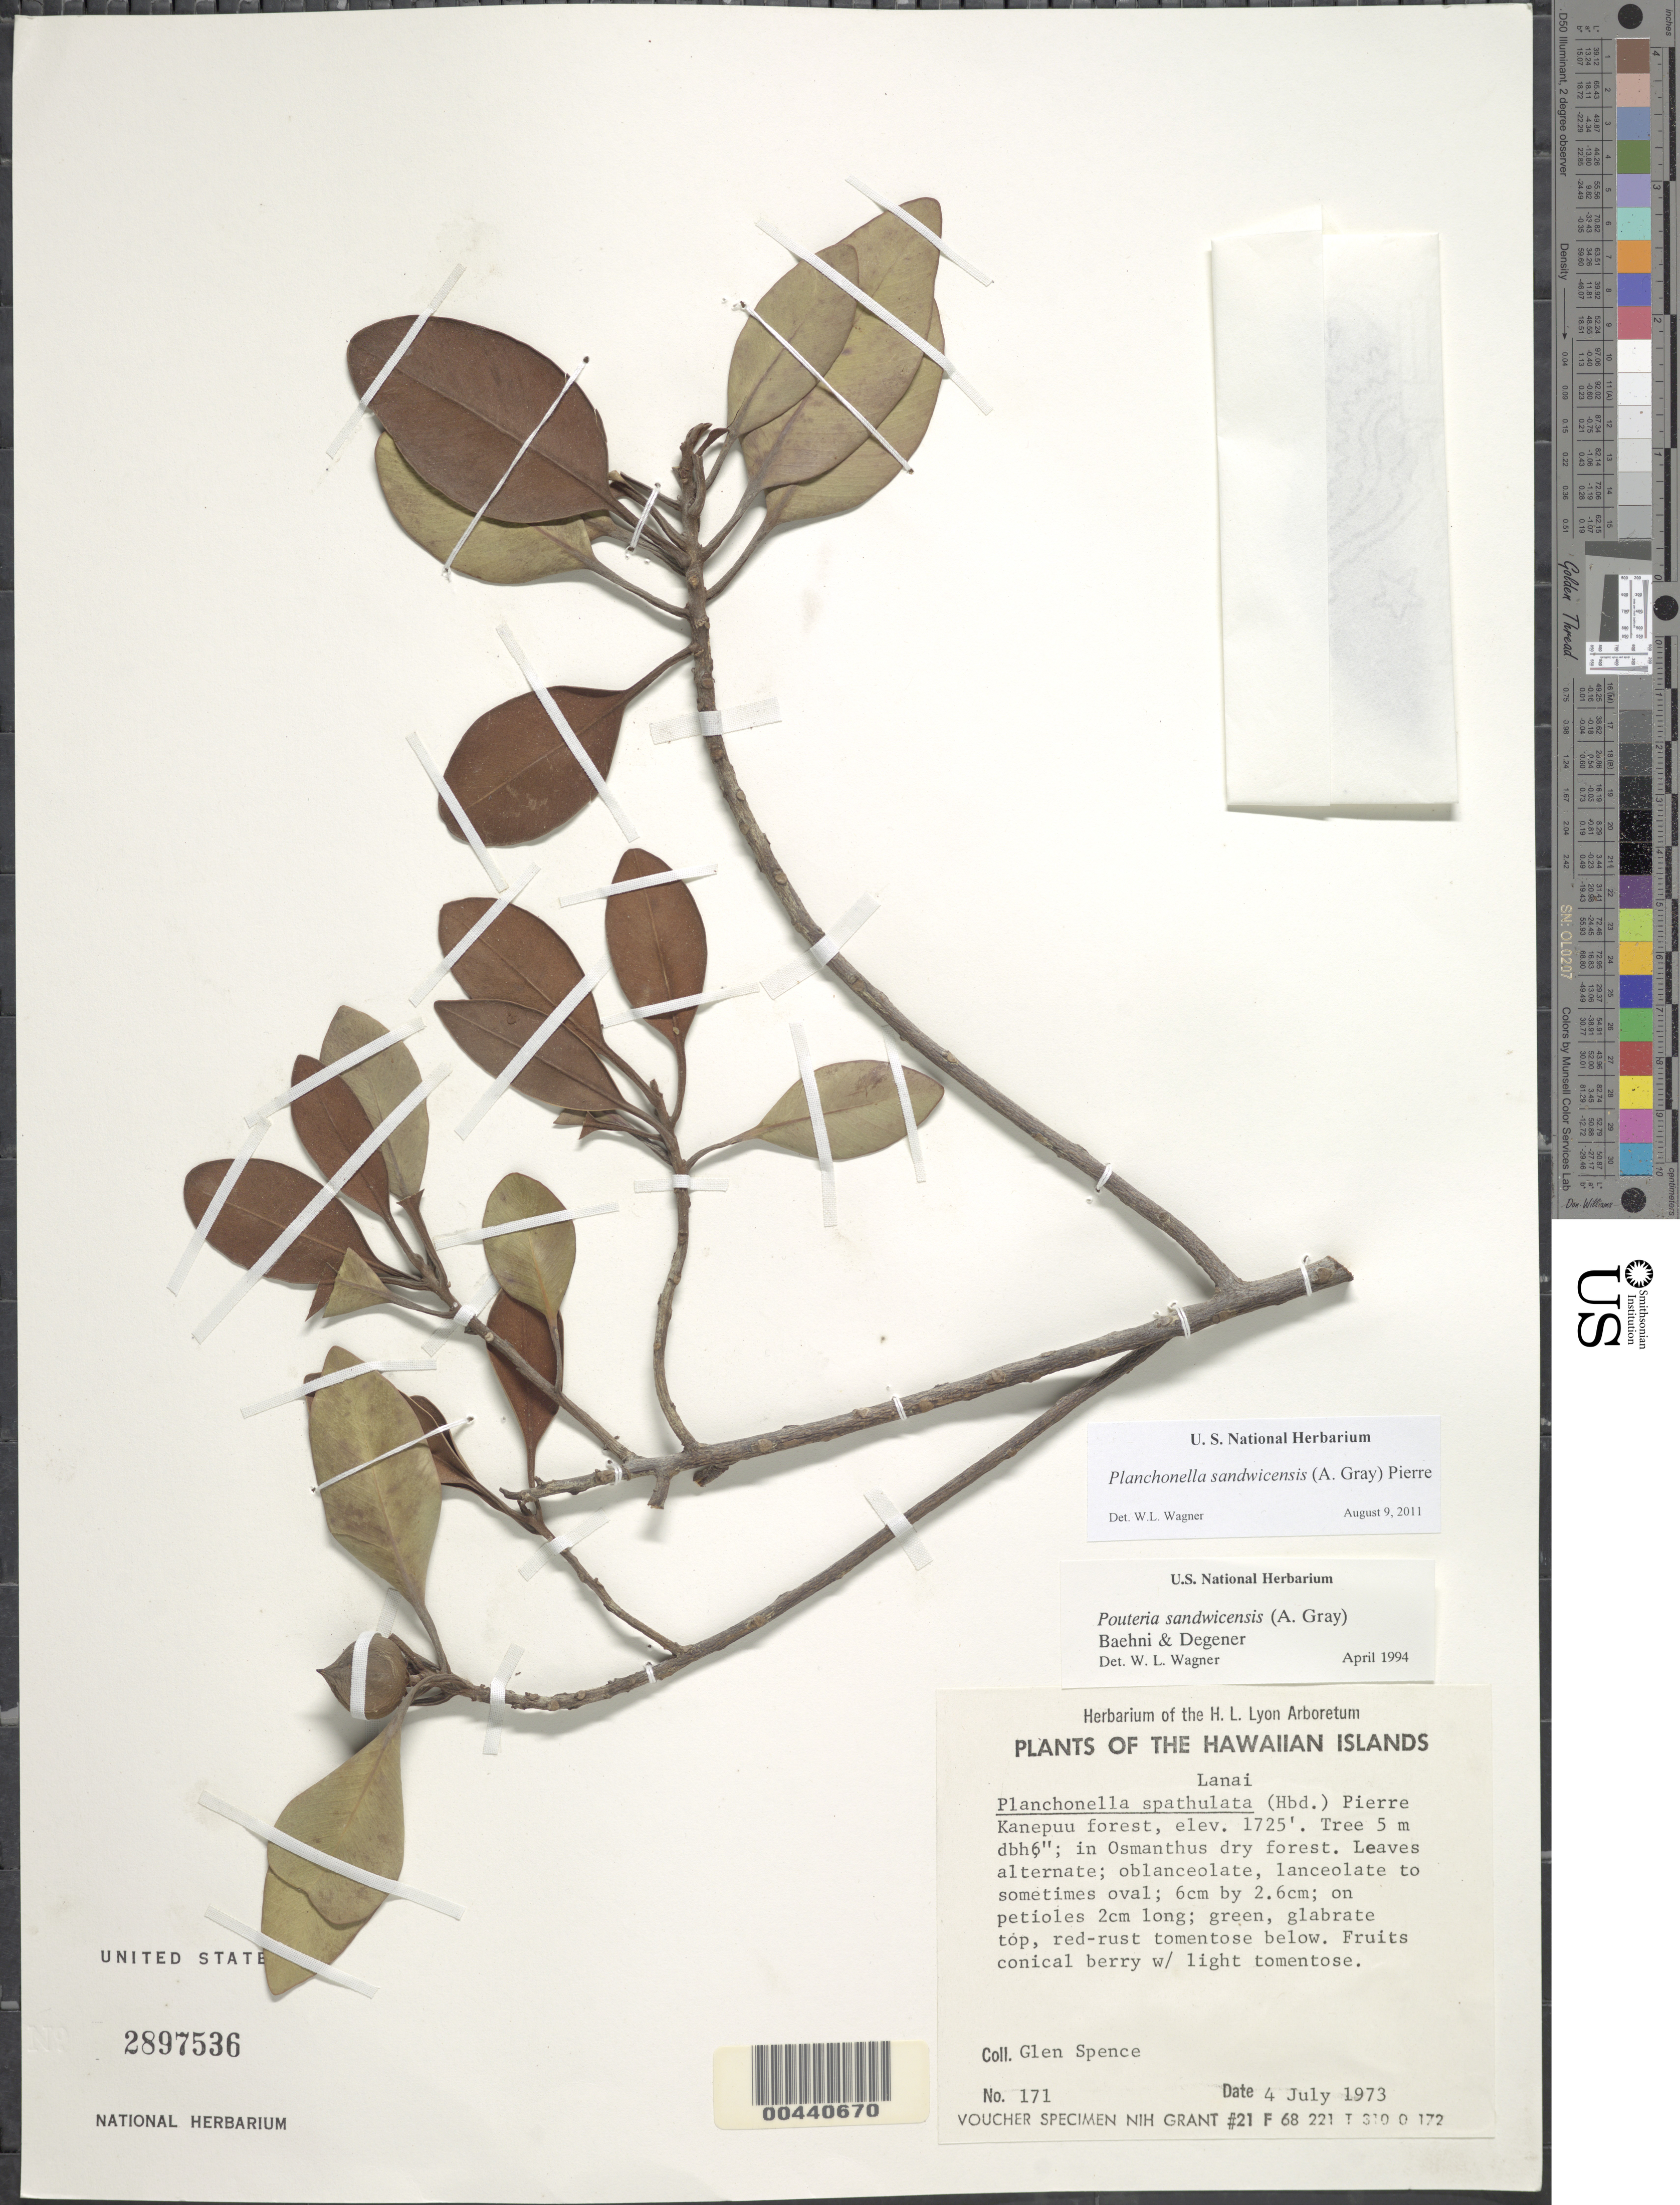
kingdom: Plantae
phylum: Tracheophyta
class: Magnoliopsida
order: Ericales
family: Sapotaceae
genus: Planchonella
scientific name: Planchonella spathulata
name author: (Hillebr.) Pierre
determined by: Wagner, W. L., (BOT), Smithsonian Institution - National Museum of Natural History (UNITED STATES)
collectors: G. Spence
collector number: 171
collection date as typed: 4 Jul 1973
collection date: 1973-07-04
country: United States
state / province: Hawaii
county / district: Maui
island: Lana'i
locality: Kanepuu forest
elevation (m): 526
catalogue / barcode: US 2897536